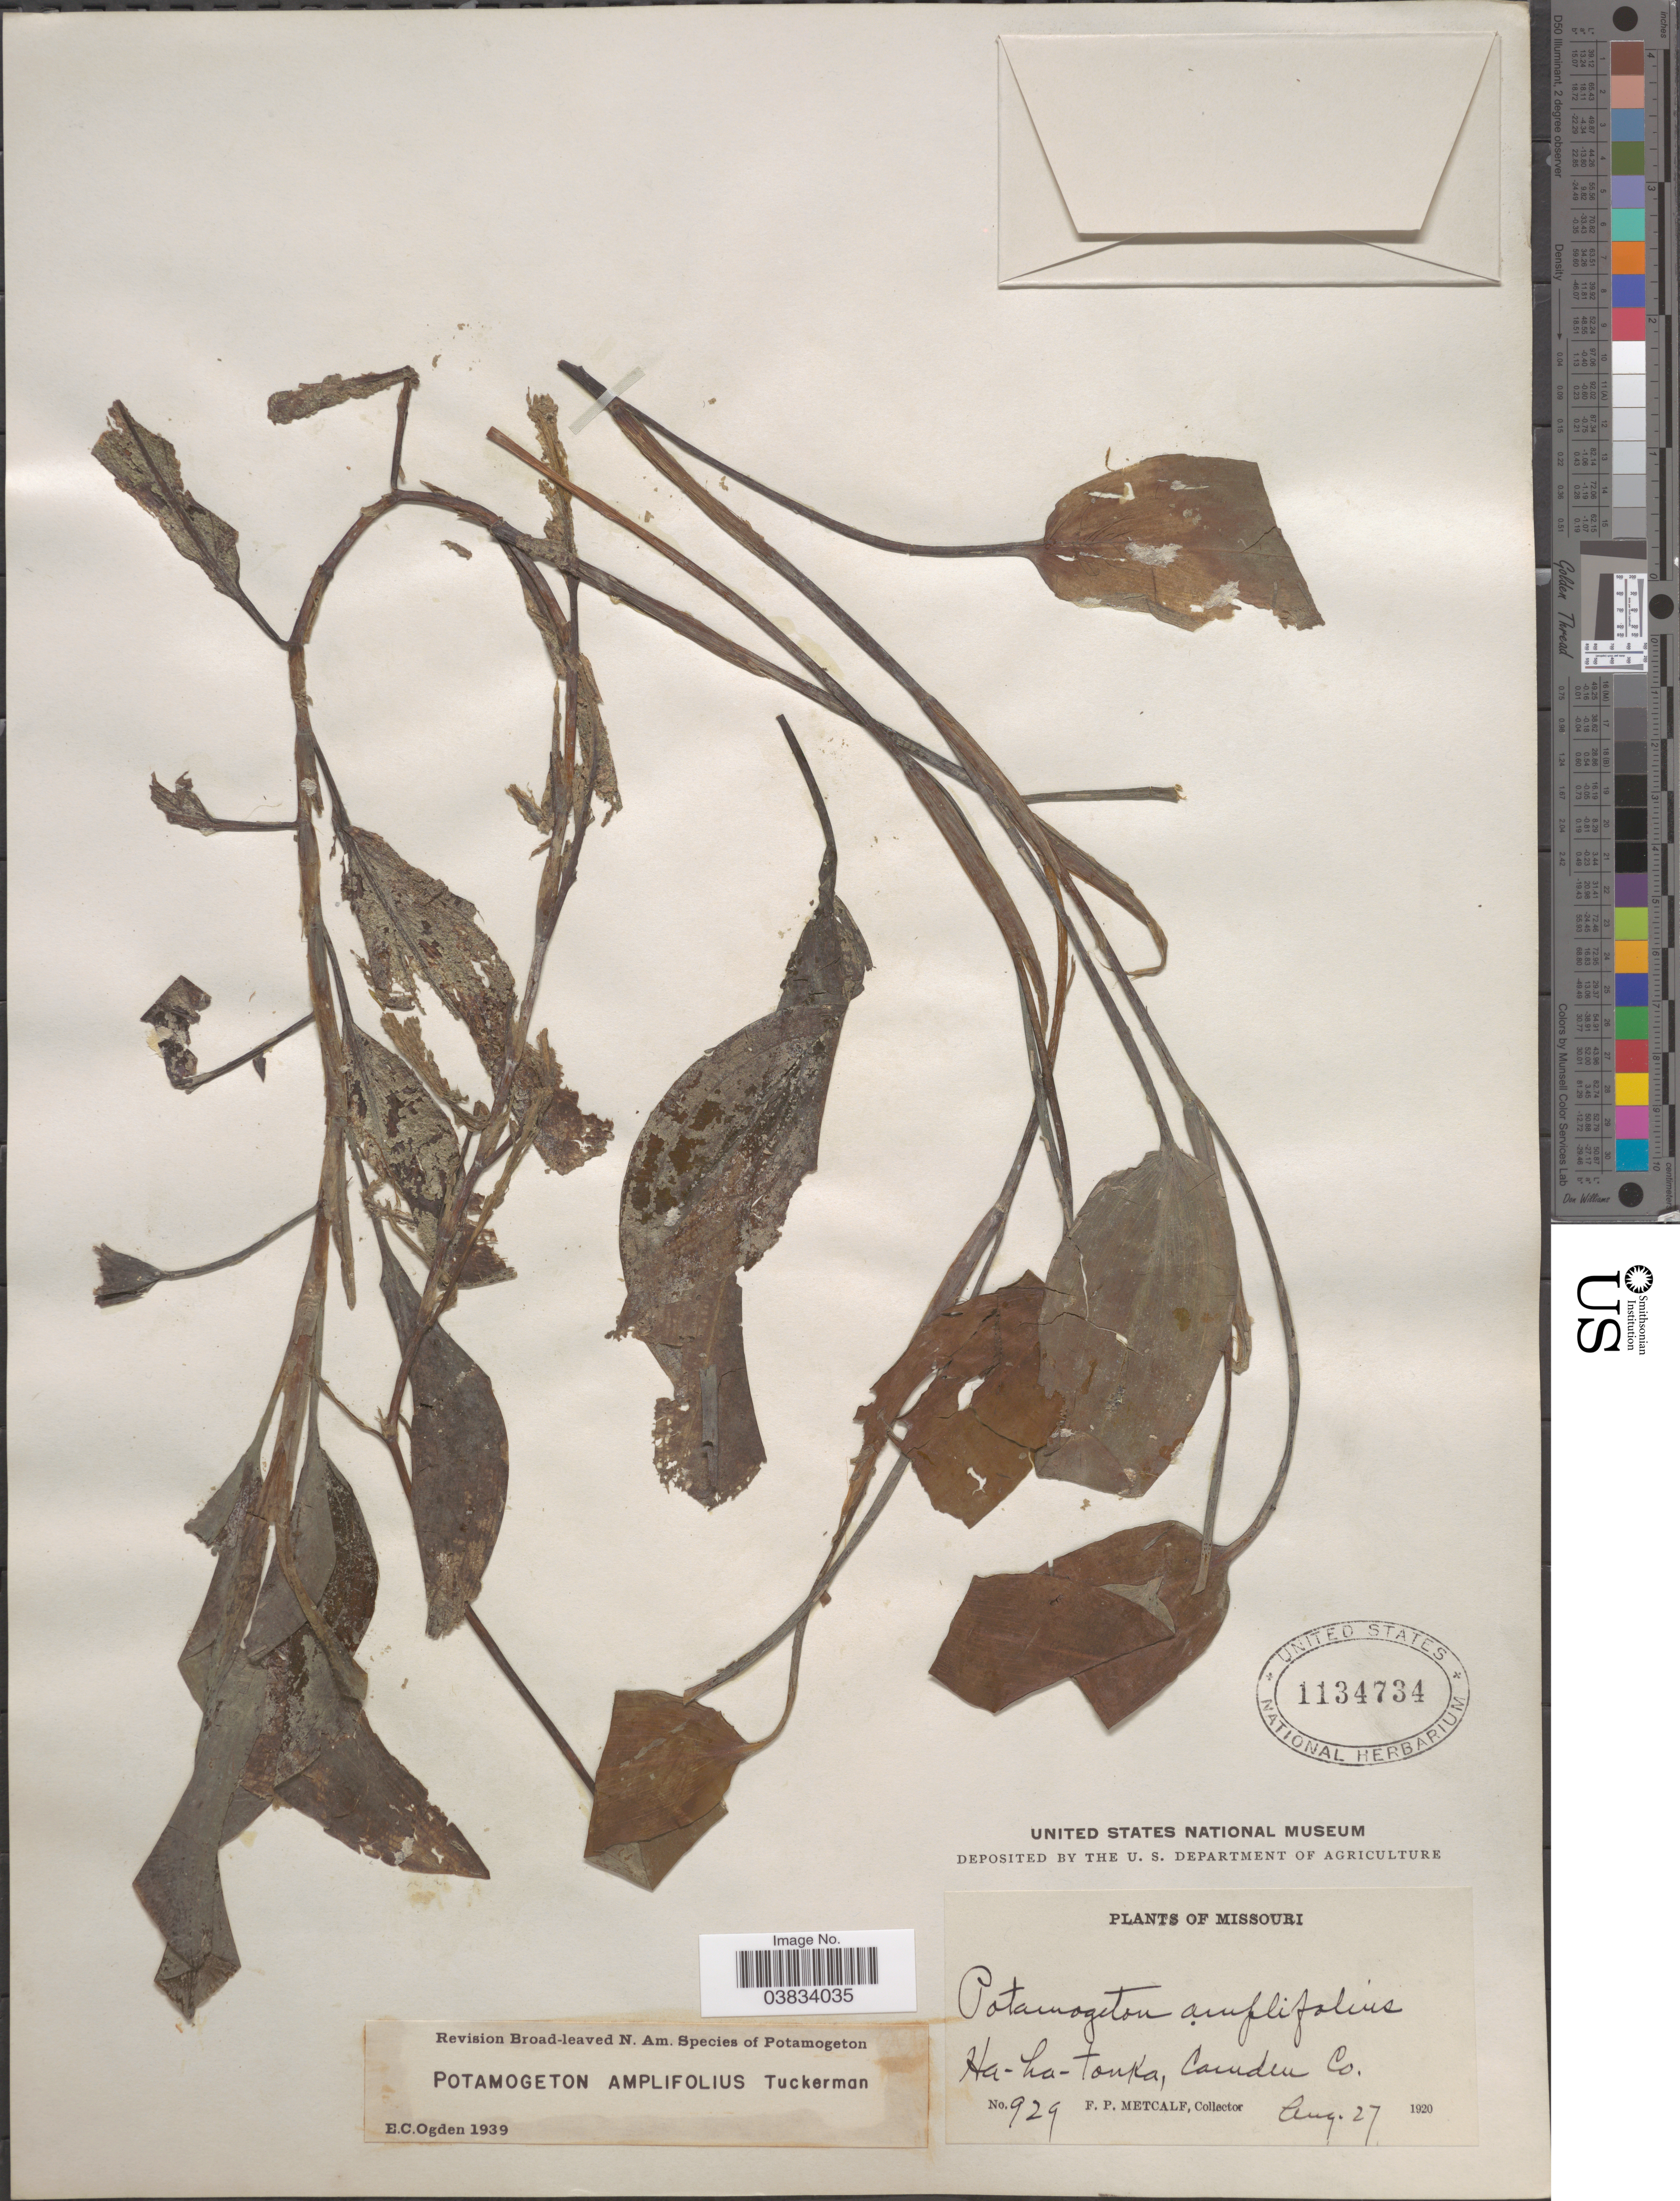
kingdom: Plantae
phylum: Tracheophyta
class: Liliopsida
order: Alismatales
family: Potamogetonaceae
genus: Potamogeton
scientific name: Potamogeton amplifolius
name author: Tuckerm.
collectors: F. Metcalf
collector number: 929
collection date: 1920-08-27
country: United States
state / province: Missouri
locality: Ha-ha-tonka, Camden Co.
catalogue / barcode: US 1134734